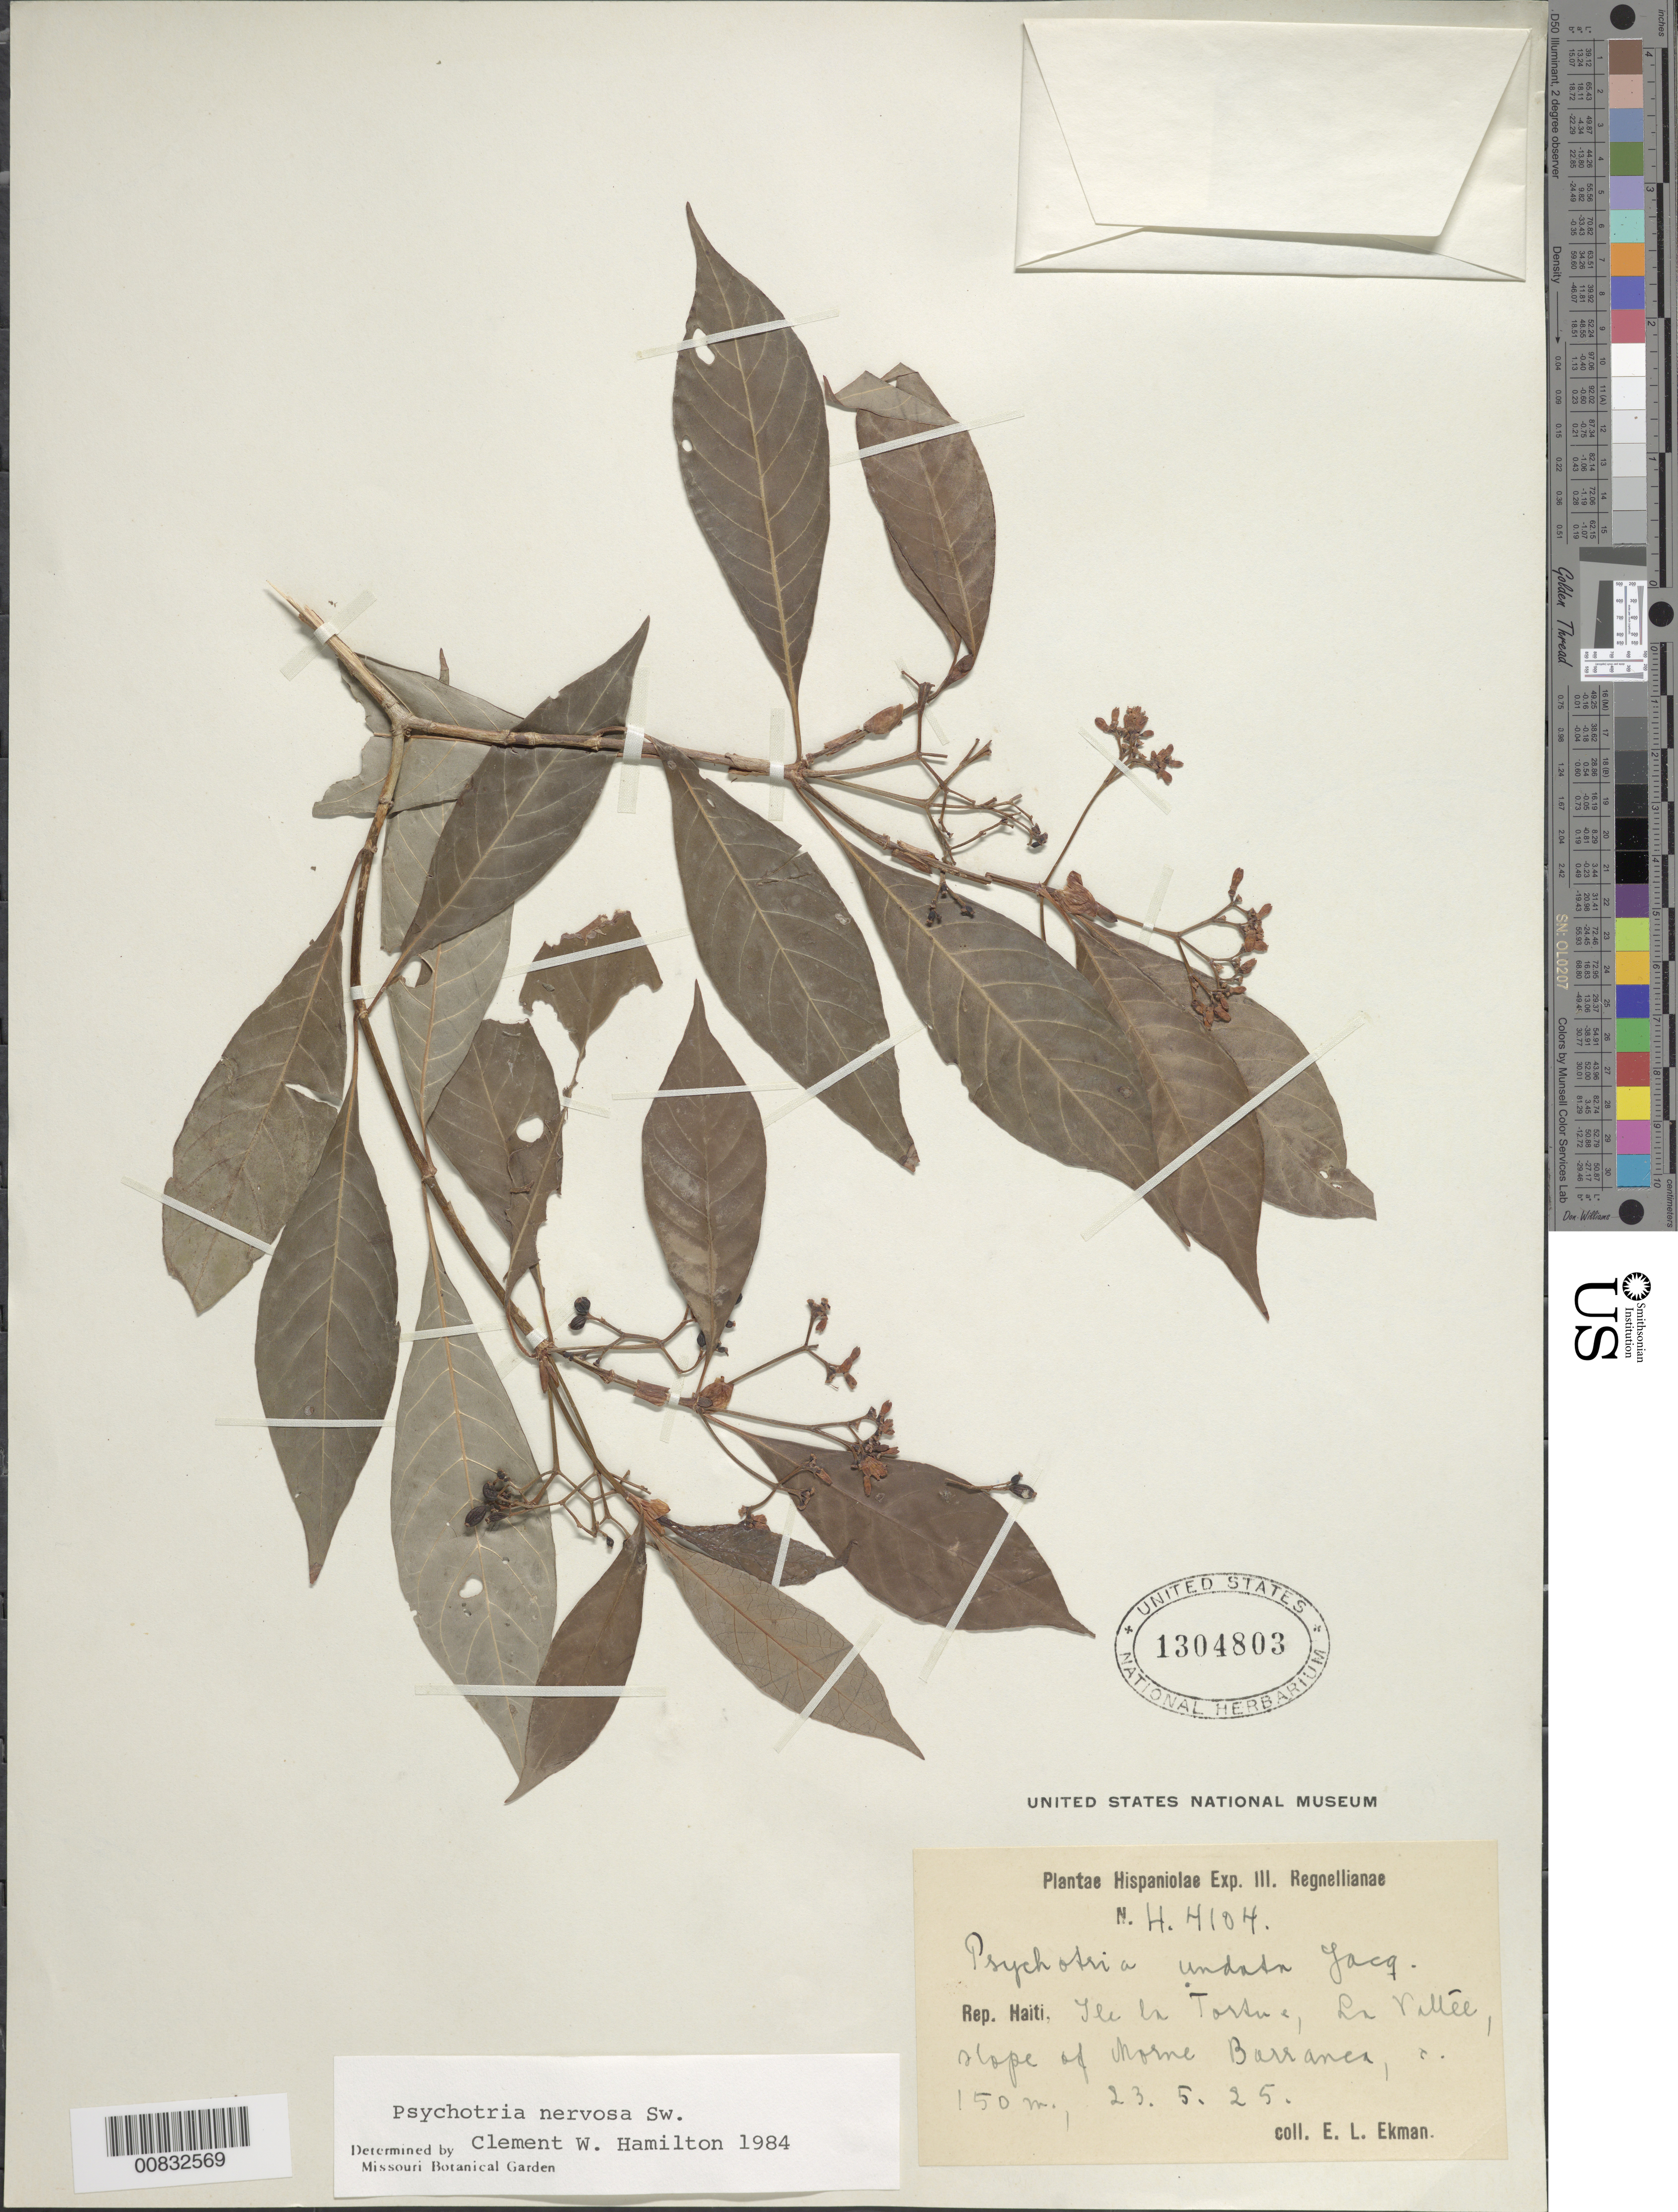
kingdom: Plantae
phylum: Tracheophyta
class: Magnoliopsida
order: Gentianales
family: Rubiaceae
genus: Psychotria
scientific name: Psychotria nervosa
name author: Sw.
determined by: Hamilton, C. W.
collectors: E. L. Ekman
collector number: H 4104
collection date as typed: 23 May 1925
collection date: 1925-05-23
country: Haiti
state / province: Nord-Ouest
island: Île de la Tortue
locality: La Vallée, slope of Morne Barranea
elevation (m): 150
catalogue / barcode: US 1304803